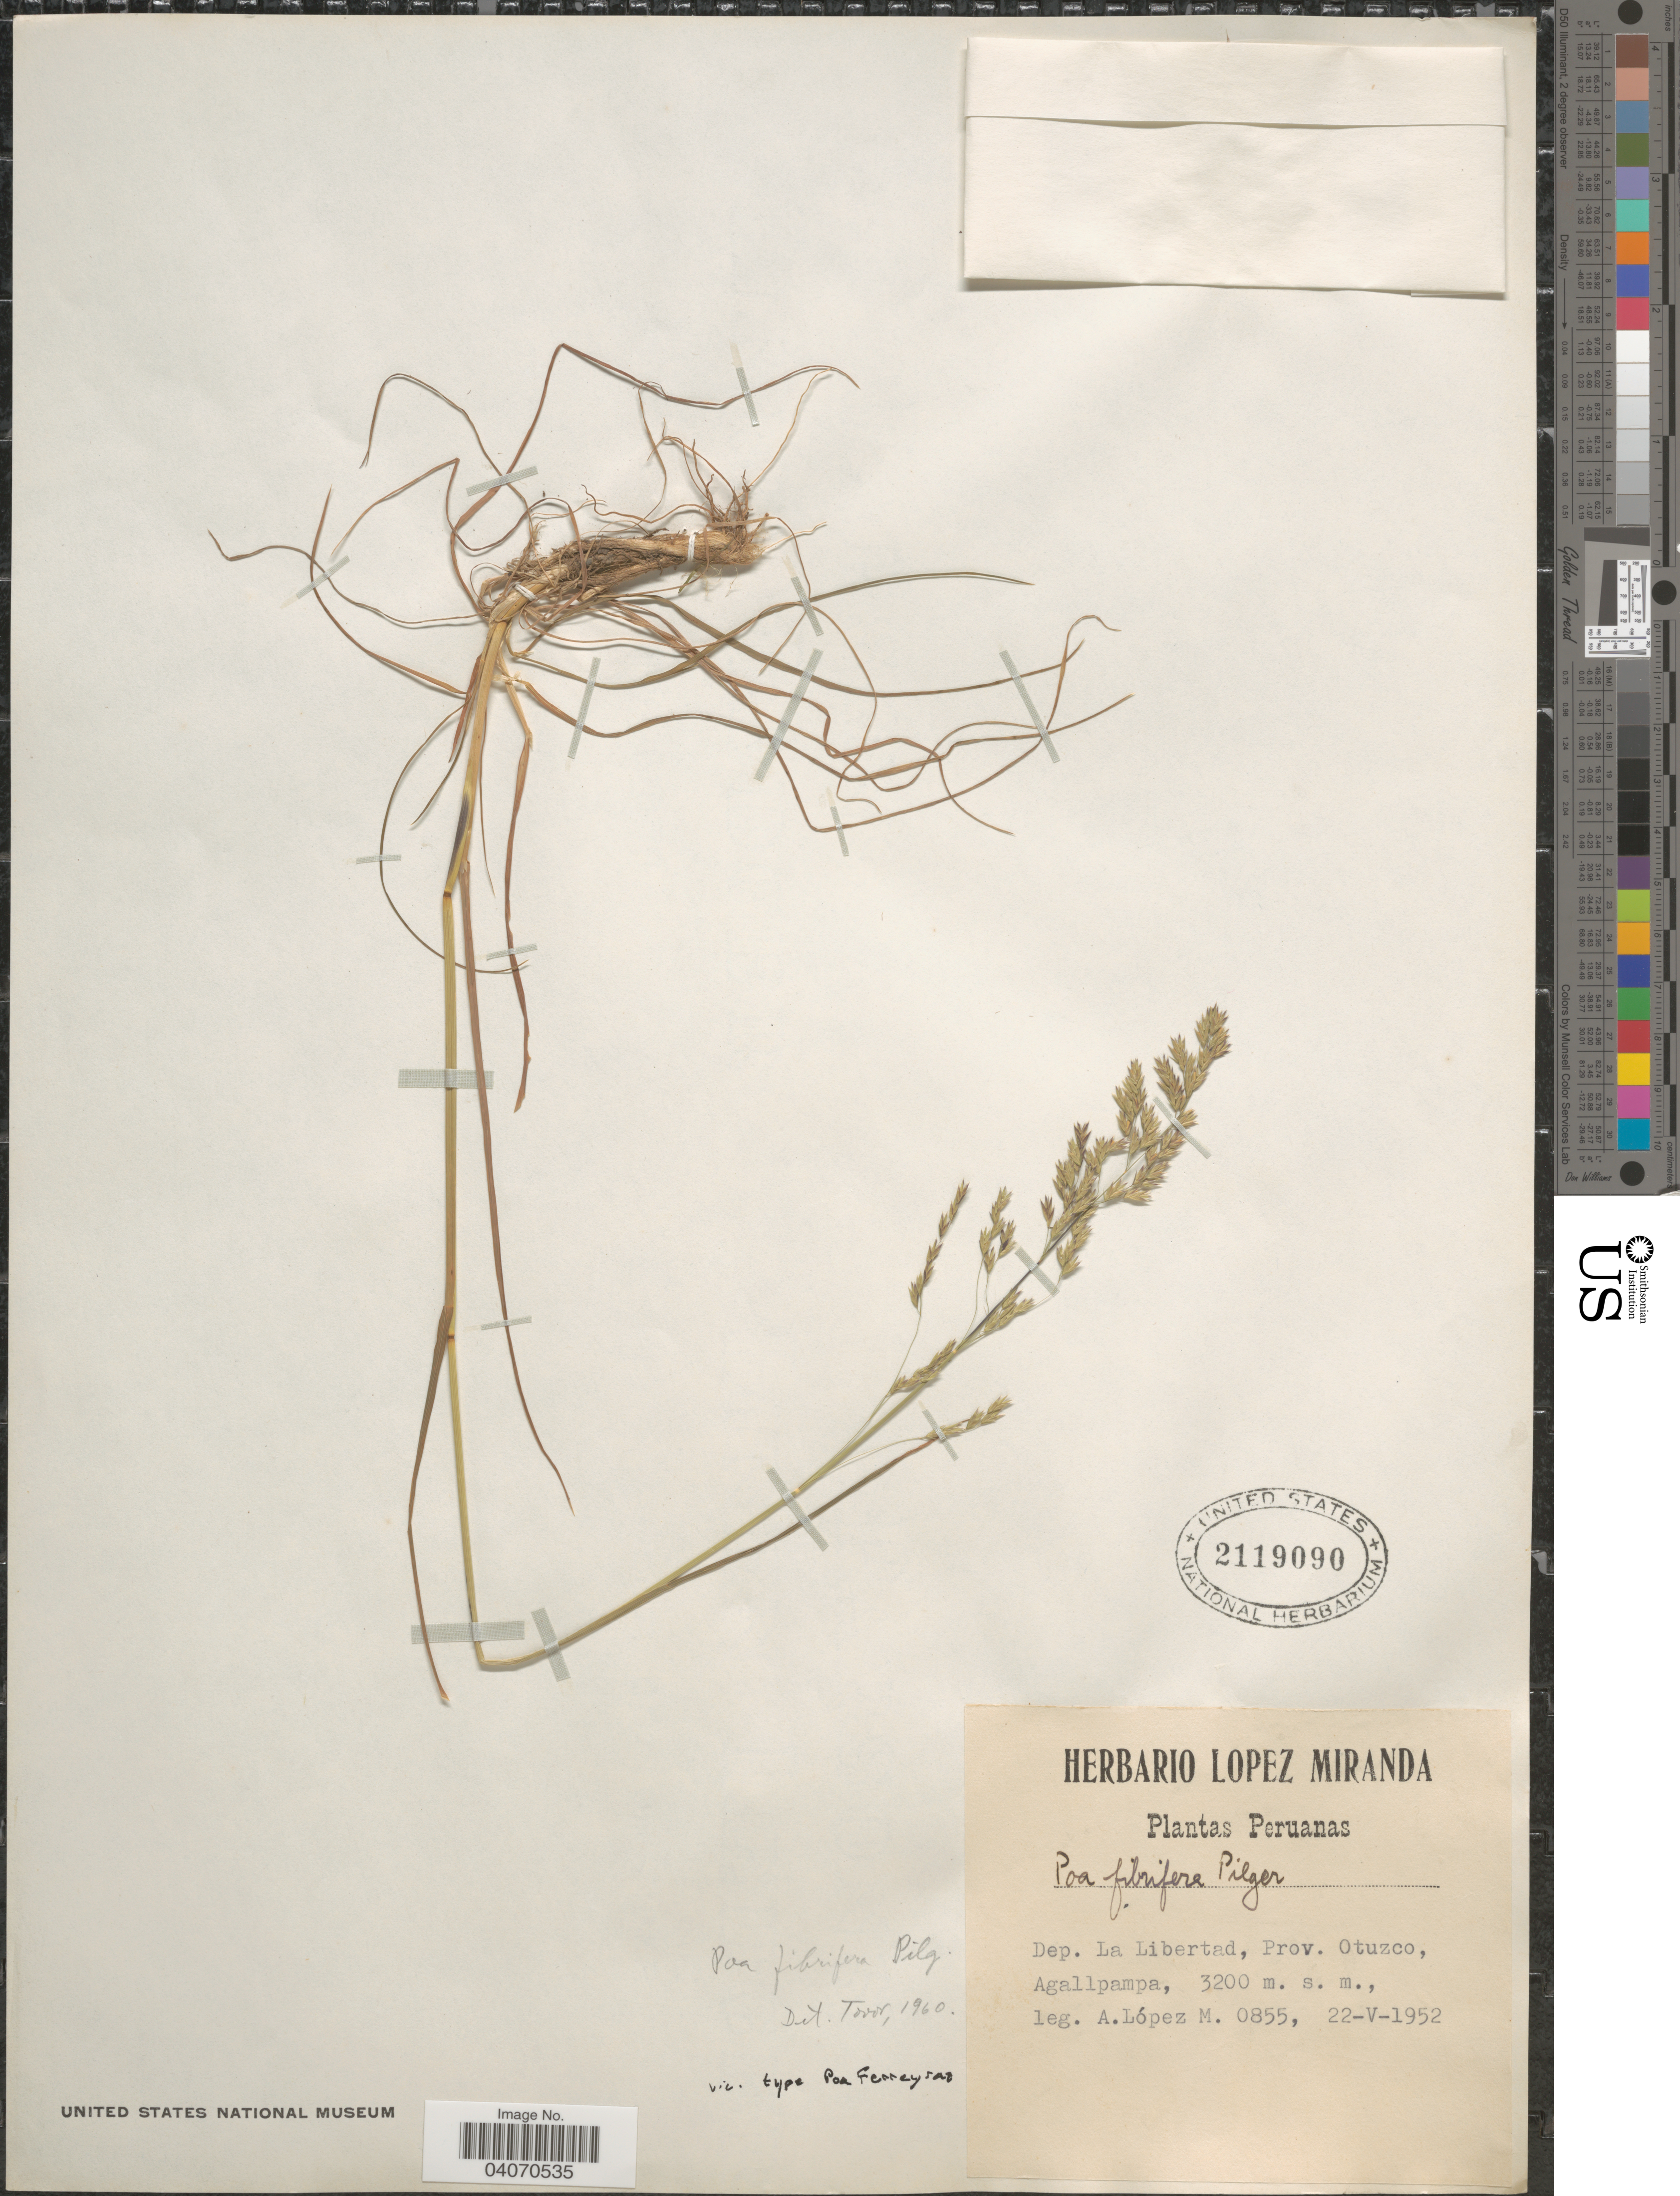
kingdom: Plantae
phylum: Tracheophyta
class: Liliopsida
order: Poales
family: Poaceae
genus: Poa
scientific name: Poa fibrifera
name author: Pilg.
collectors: A. López M.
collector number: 0855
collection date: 1952-05-22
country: Peru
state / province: La Libertad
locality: Dep. La Libertad, Prov. Otuzco, Agallpampa.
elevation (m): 3200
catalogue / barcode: US 2119090